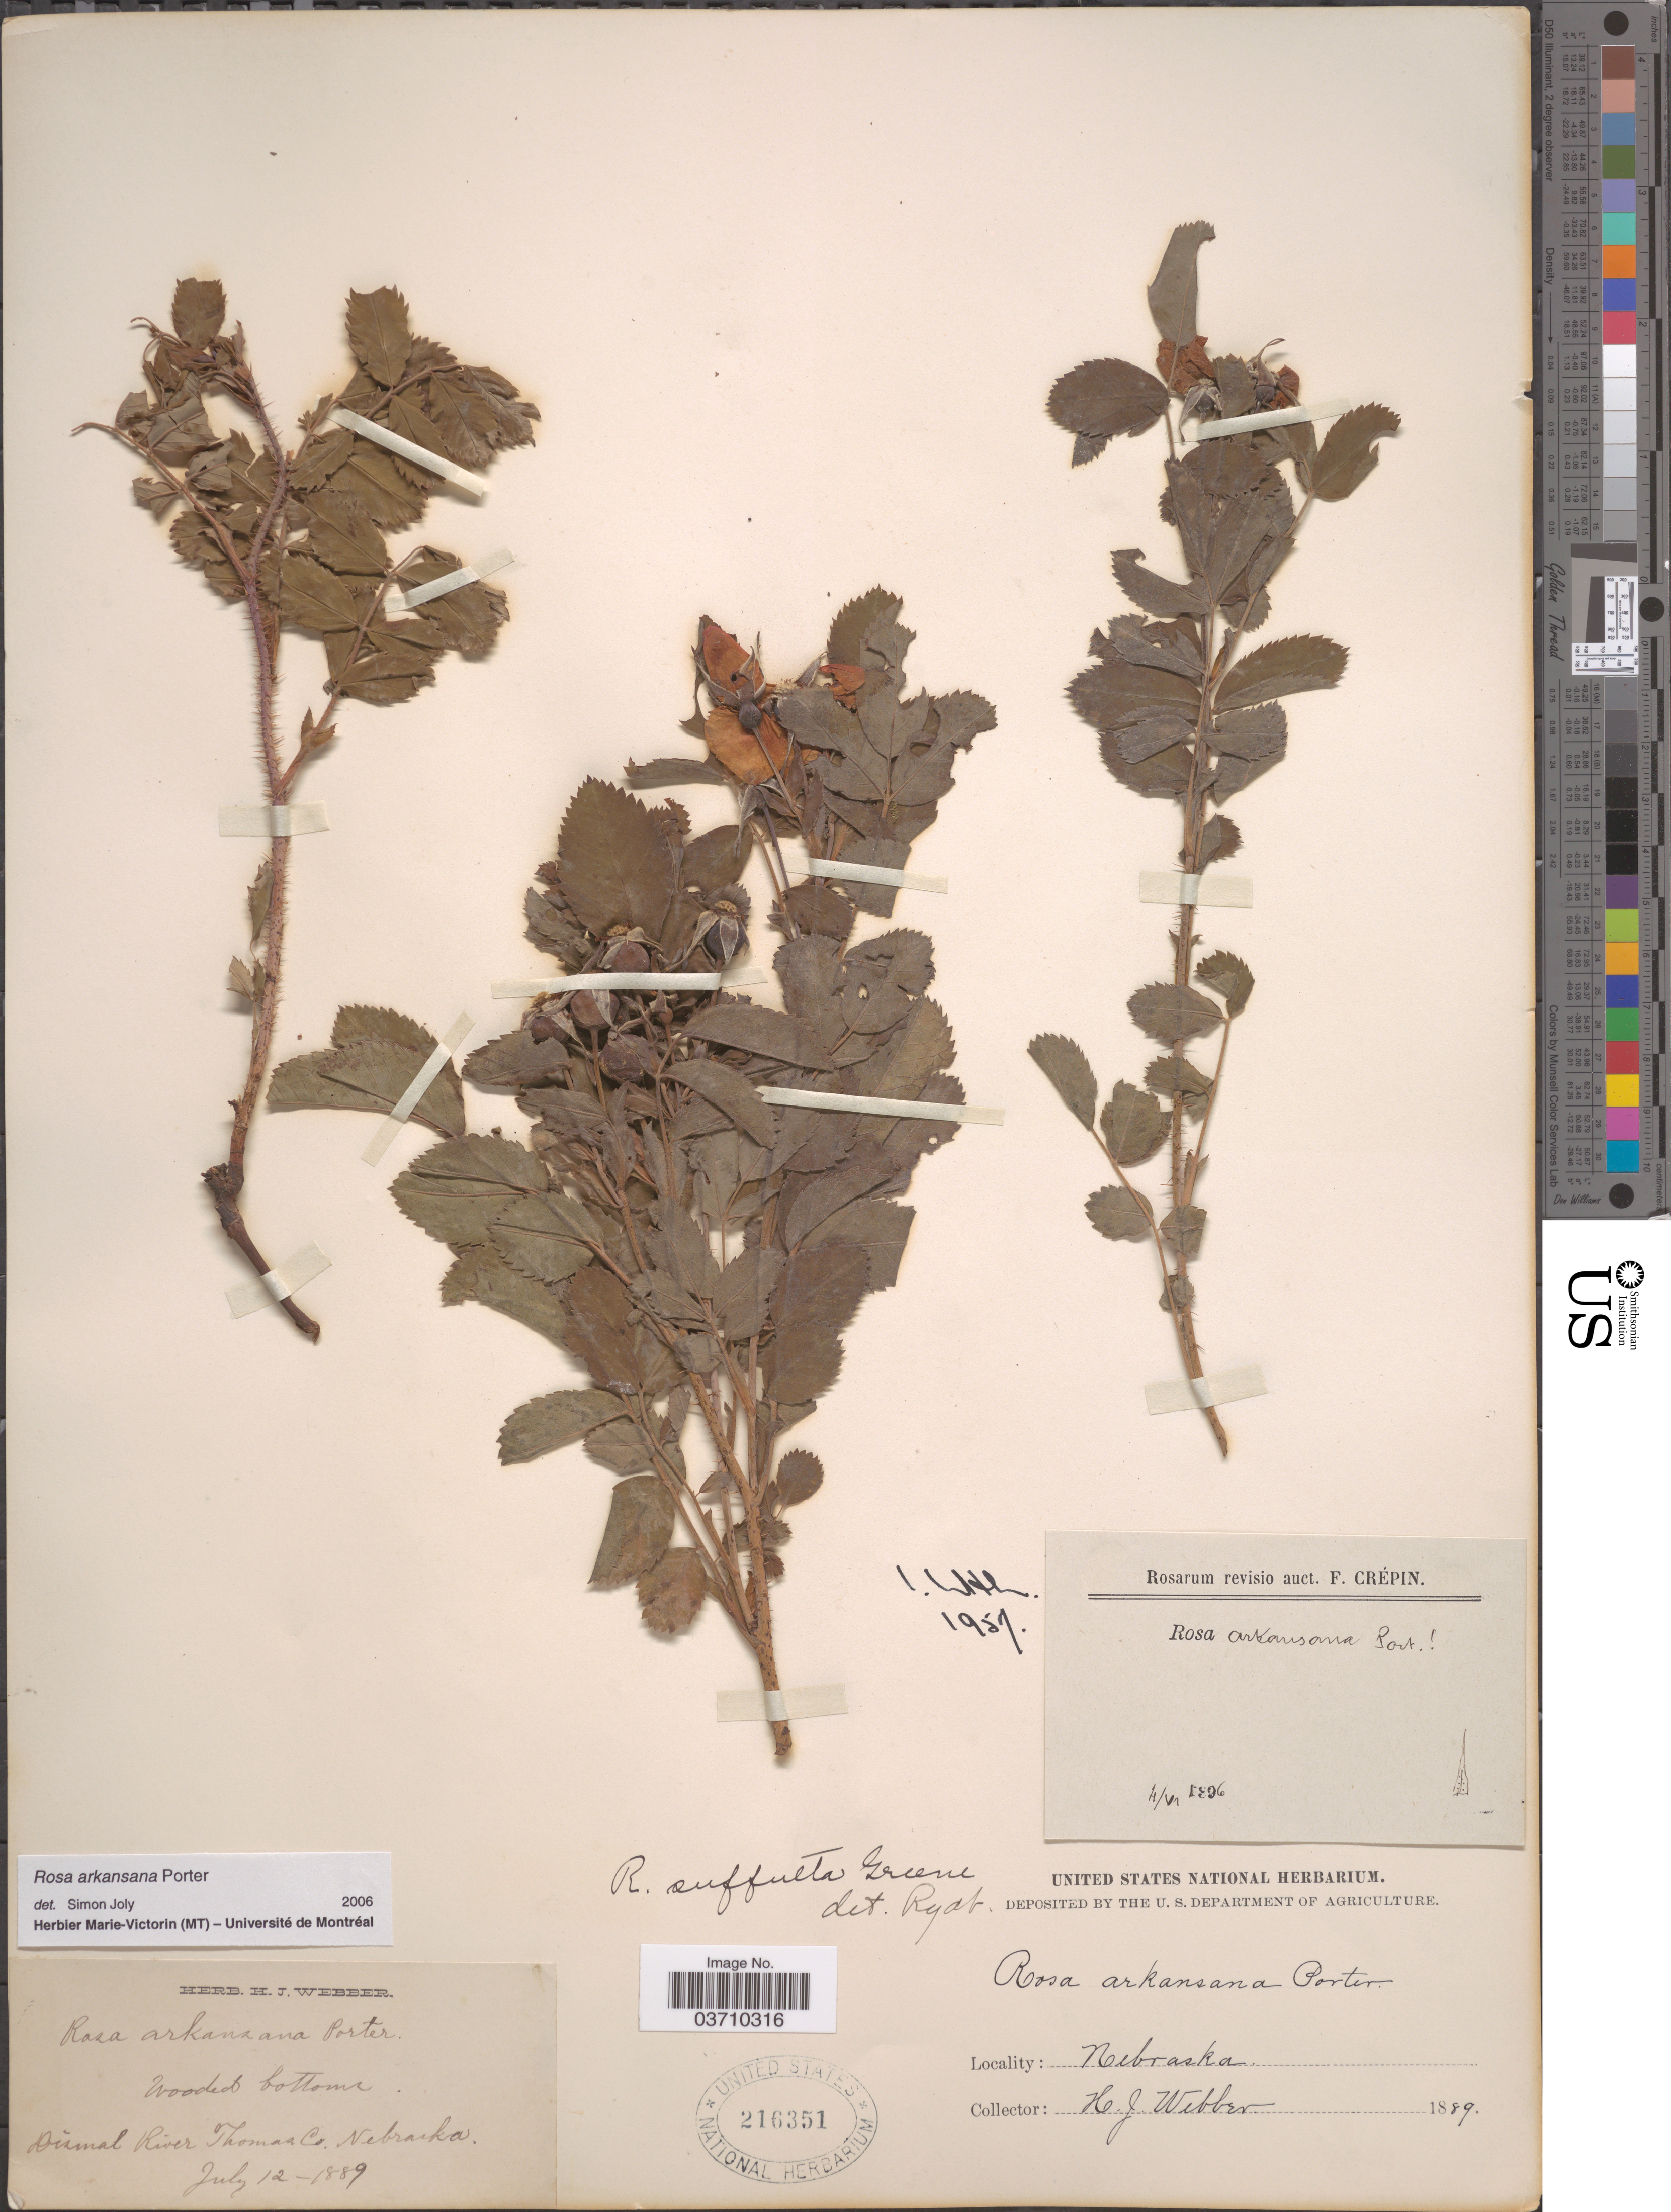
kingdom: Plantae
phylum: Tracheophyta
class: Magnoliopsida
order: Rosales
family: Rosaceae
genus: Rosa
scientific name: Rosa arkansana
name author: Porter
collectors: H. J. Weber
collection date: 1889-07-12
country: United States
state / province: Nebraska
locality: Dismal River. Thomas Co.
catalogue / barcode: US 216351